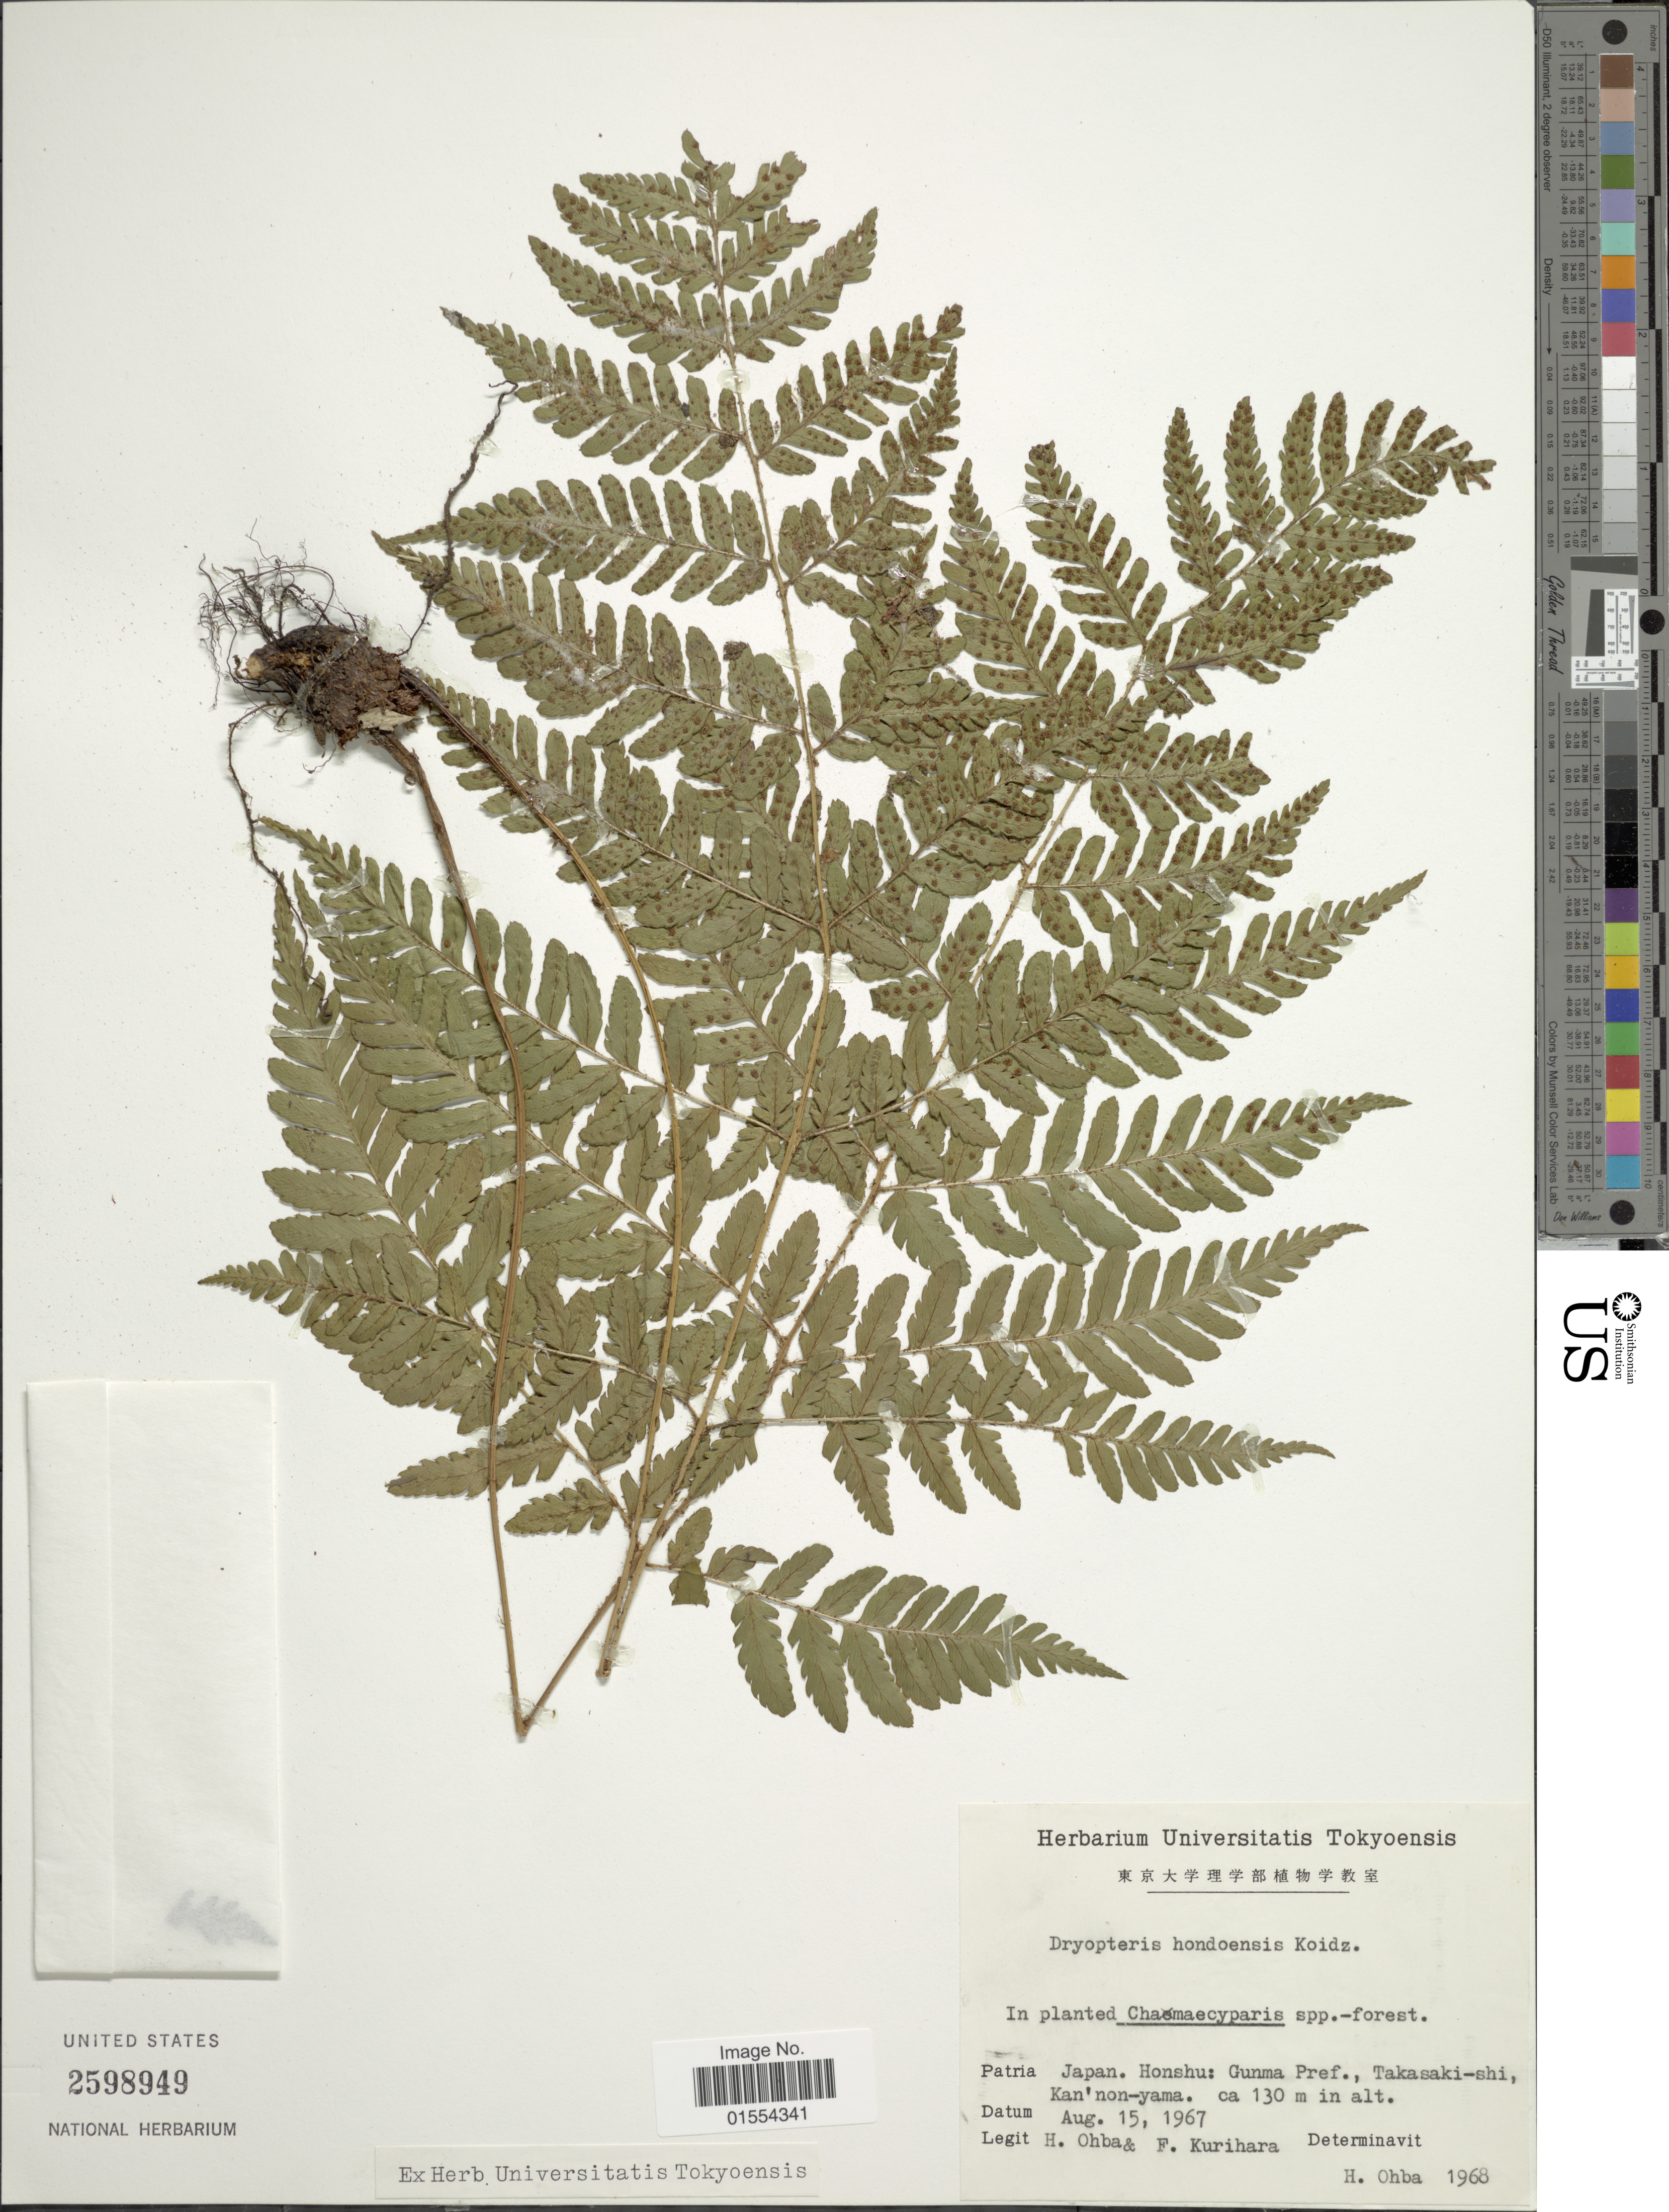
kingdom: Plantae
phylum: Tracheophyta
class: Polypodiopsida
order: Polypodiales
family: Dryopteridaceae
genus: Dryopteris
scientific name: Dryopteris hondoensis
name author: Koidzumi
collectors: H. Ohba & F. Kurihara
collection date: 1967-08-15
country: Japan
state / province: Gunma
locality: Japan. Honshu: Gunma Pref., Takasaki-shi Kan'non-yama.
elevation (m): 130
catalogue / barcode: US 2598949